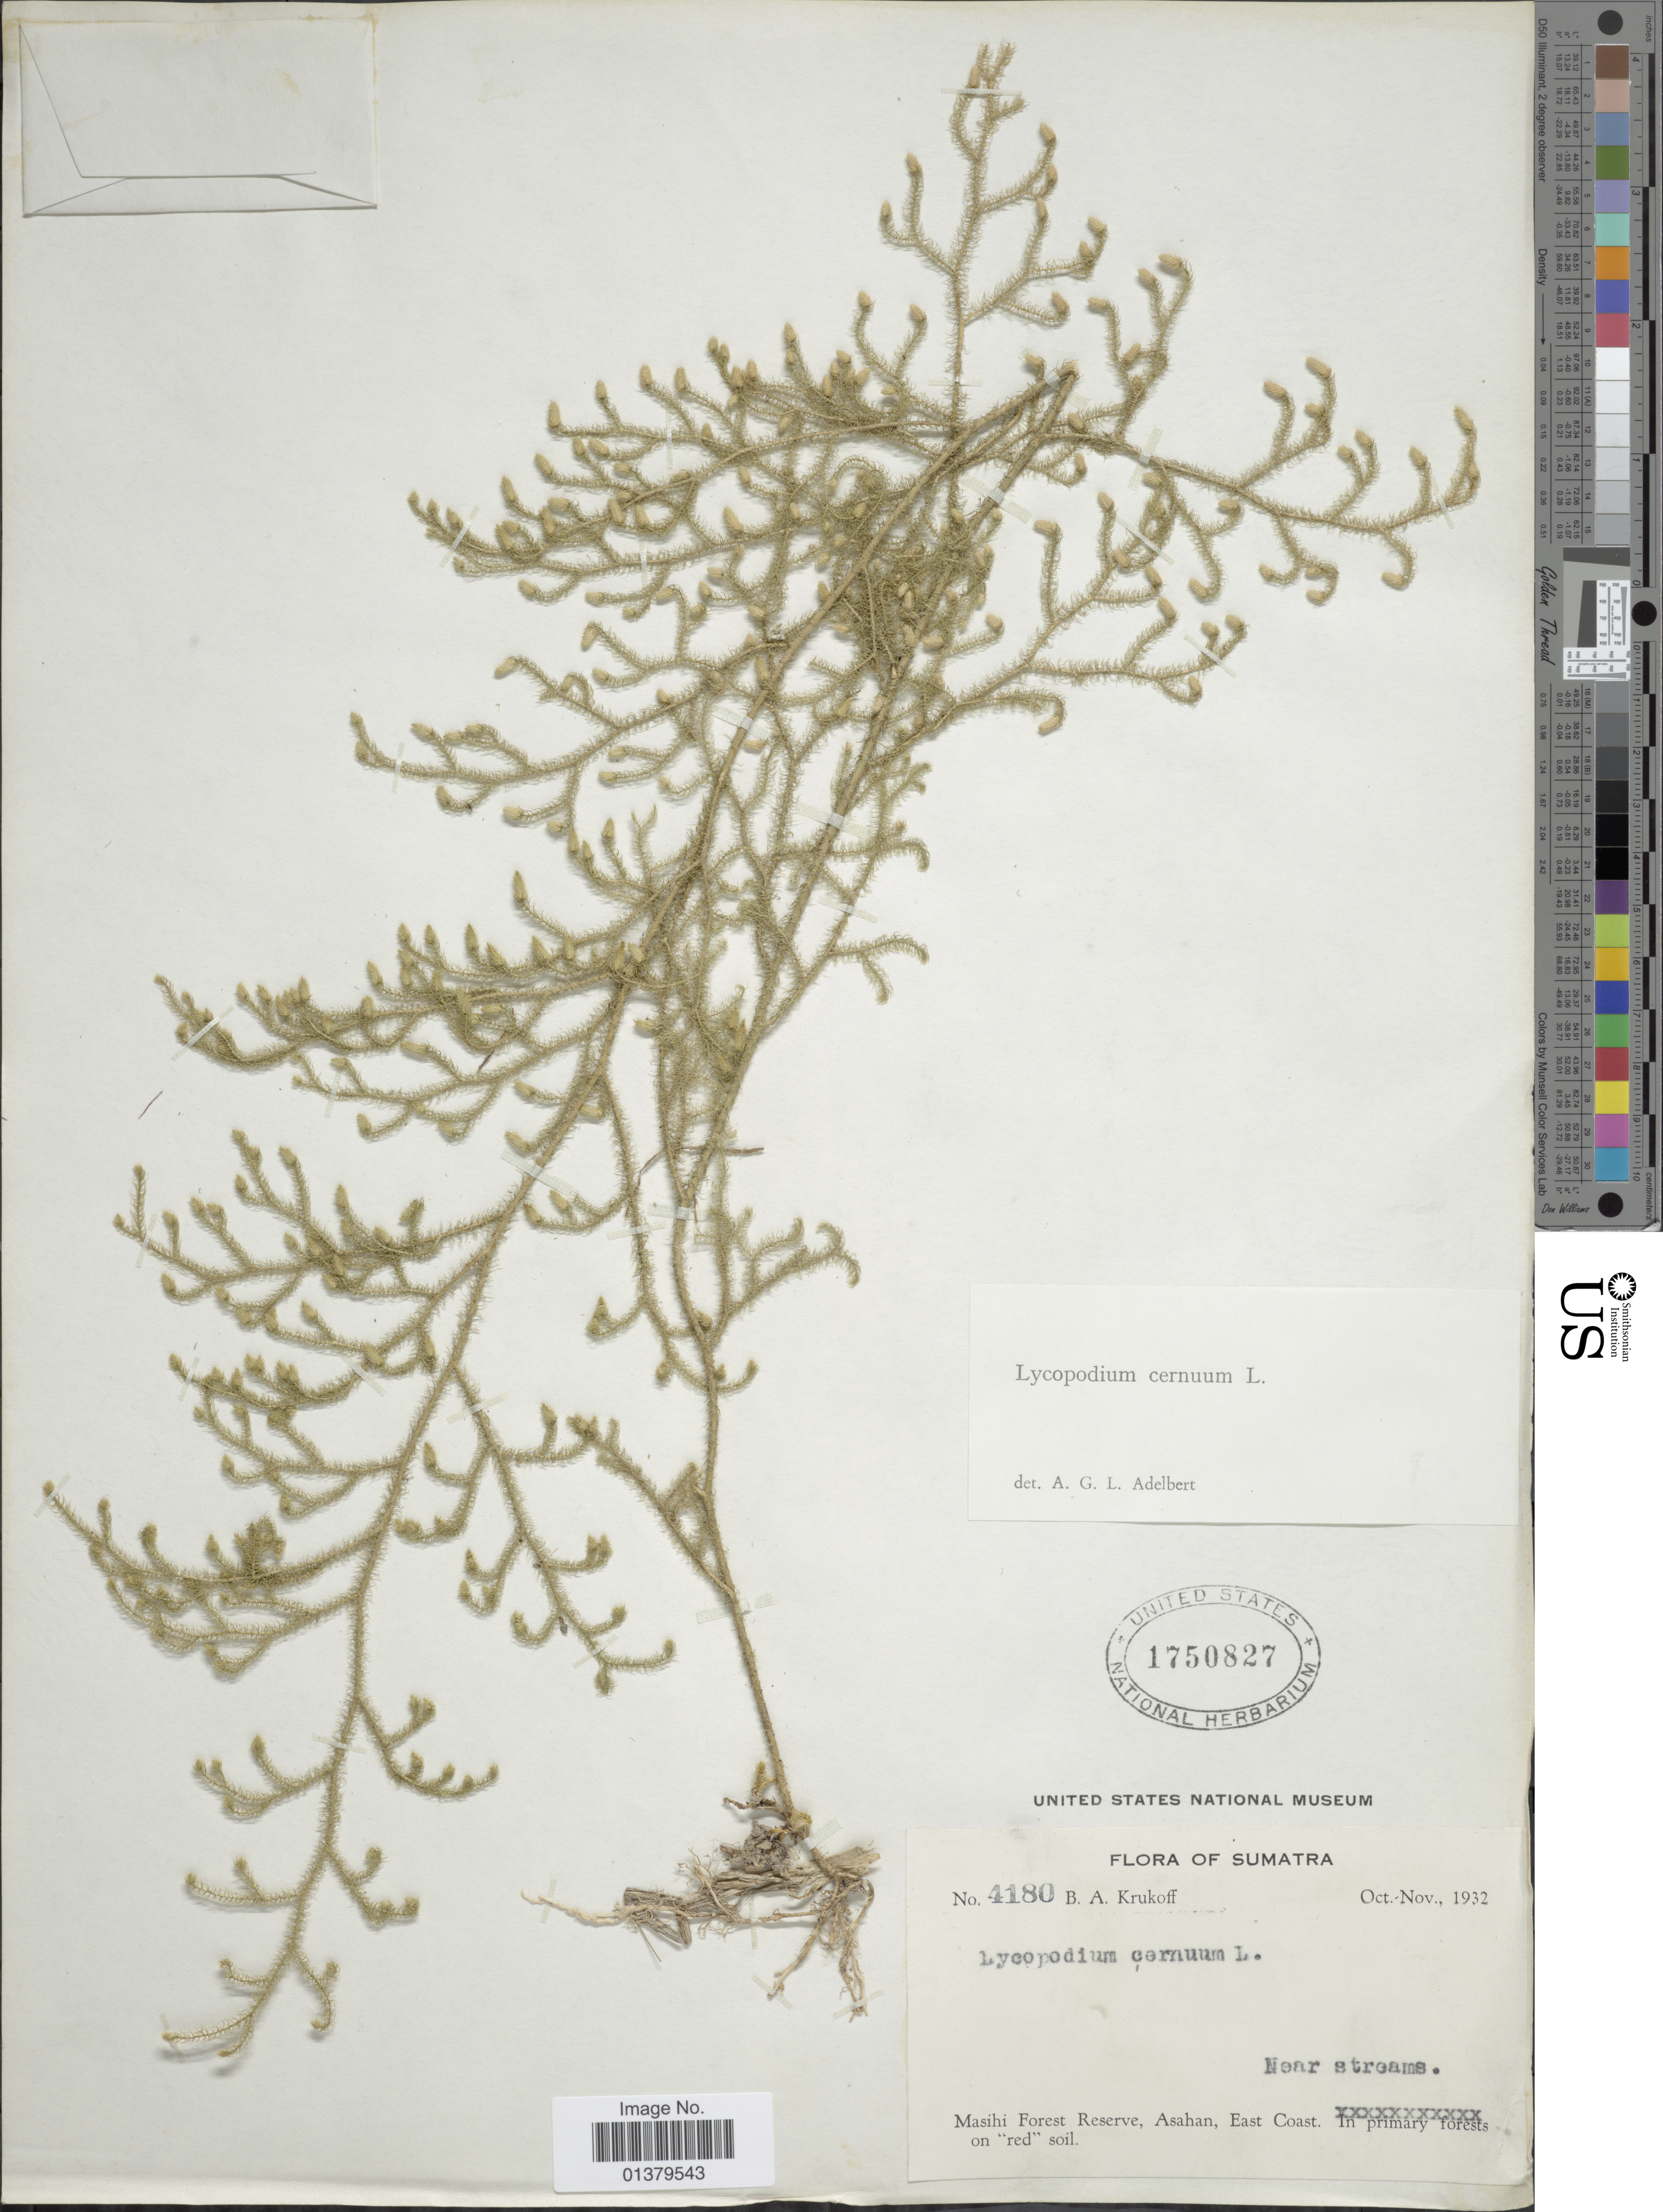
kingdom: Plantae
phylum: Tracheophyta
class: Lycopodiopsida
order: Lycopodiales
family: Lycopodiaceae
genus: Palhinhaea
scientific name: Palhinhaea cernua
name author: (L.) Vasc. & Franco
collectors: B. A. Krukoff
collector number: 4180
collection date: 1932-10/1932-11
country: Indonesia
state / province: Sumatra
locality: Near streams, masihi Forest Reserve, Asahan, East Coast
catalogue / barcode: US 1750827